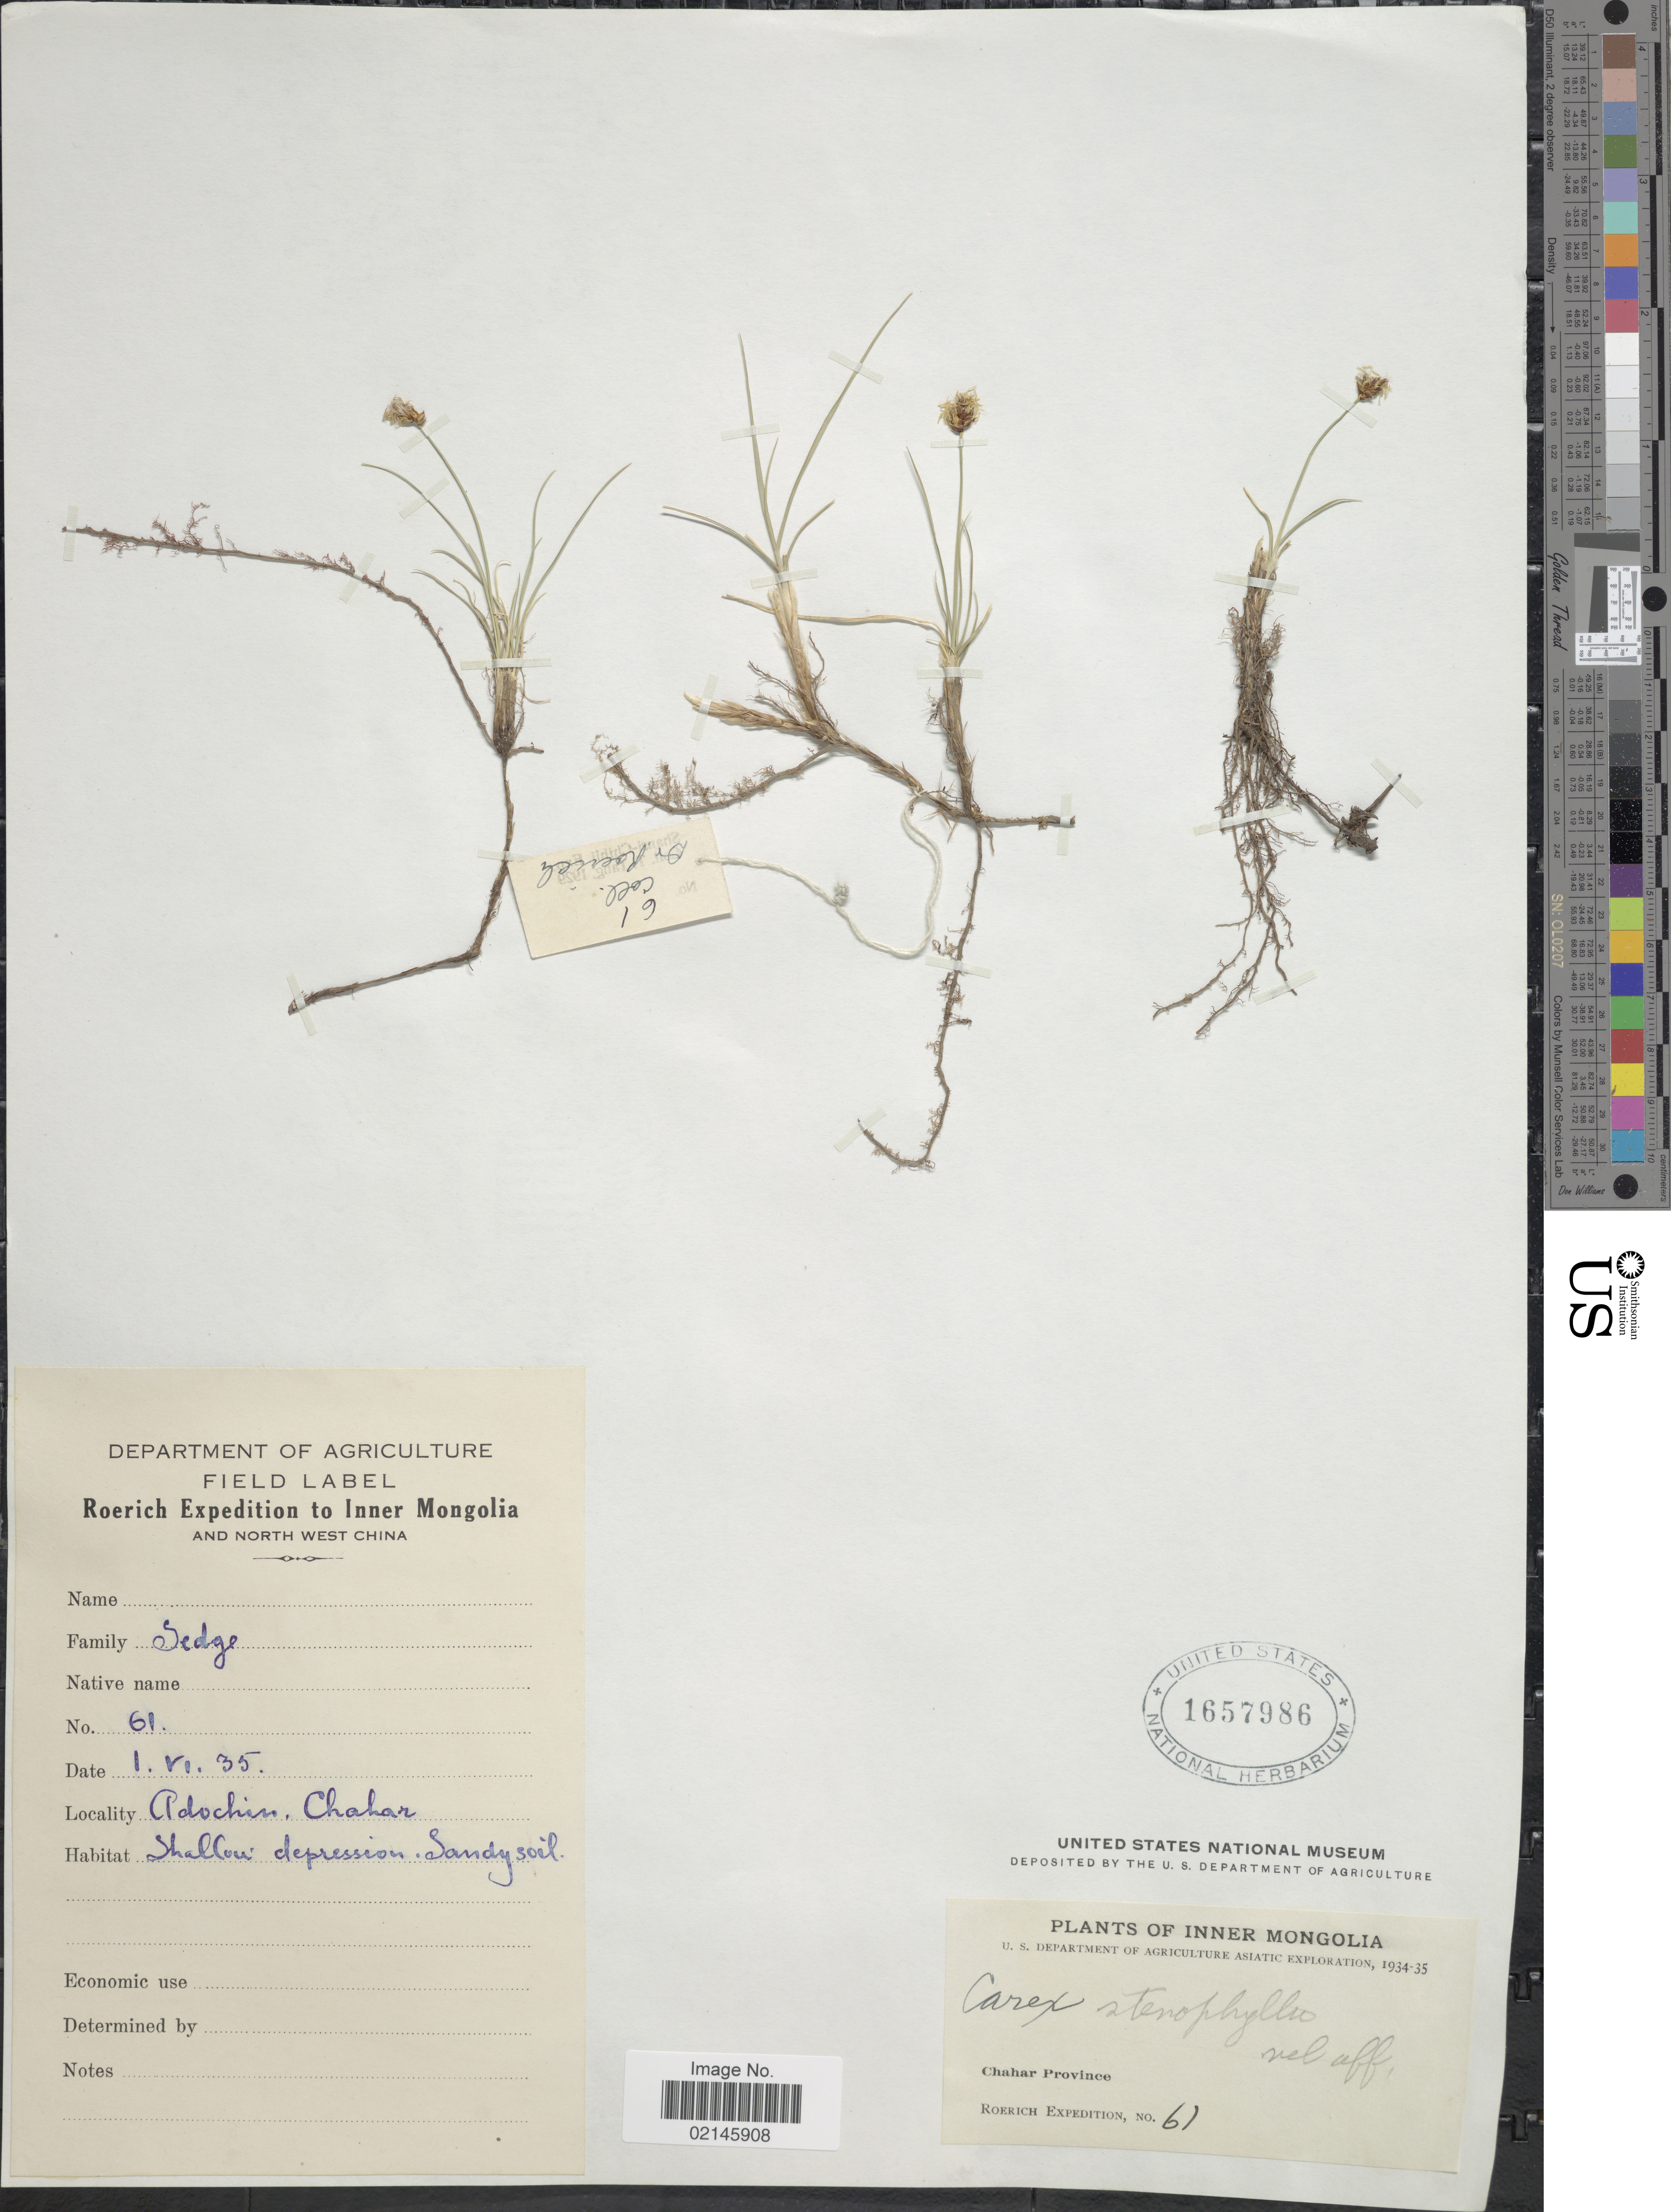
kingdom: Plantae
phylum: Tracheophyta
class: Liliopsida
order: Poales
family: Cyperaceae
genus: Carex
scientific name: Carex stenophylla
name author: Wahlenb.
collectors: Roerich Expedition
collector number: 61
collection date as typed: Transcribed d/m/y: 1/6/35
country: China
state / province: Nei Monggol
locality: Inner Mongolia and North West China. Adochin, Chahar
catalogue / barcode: US 1657986